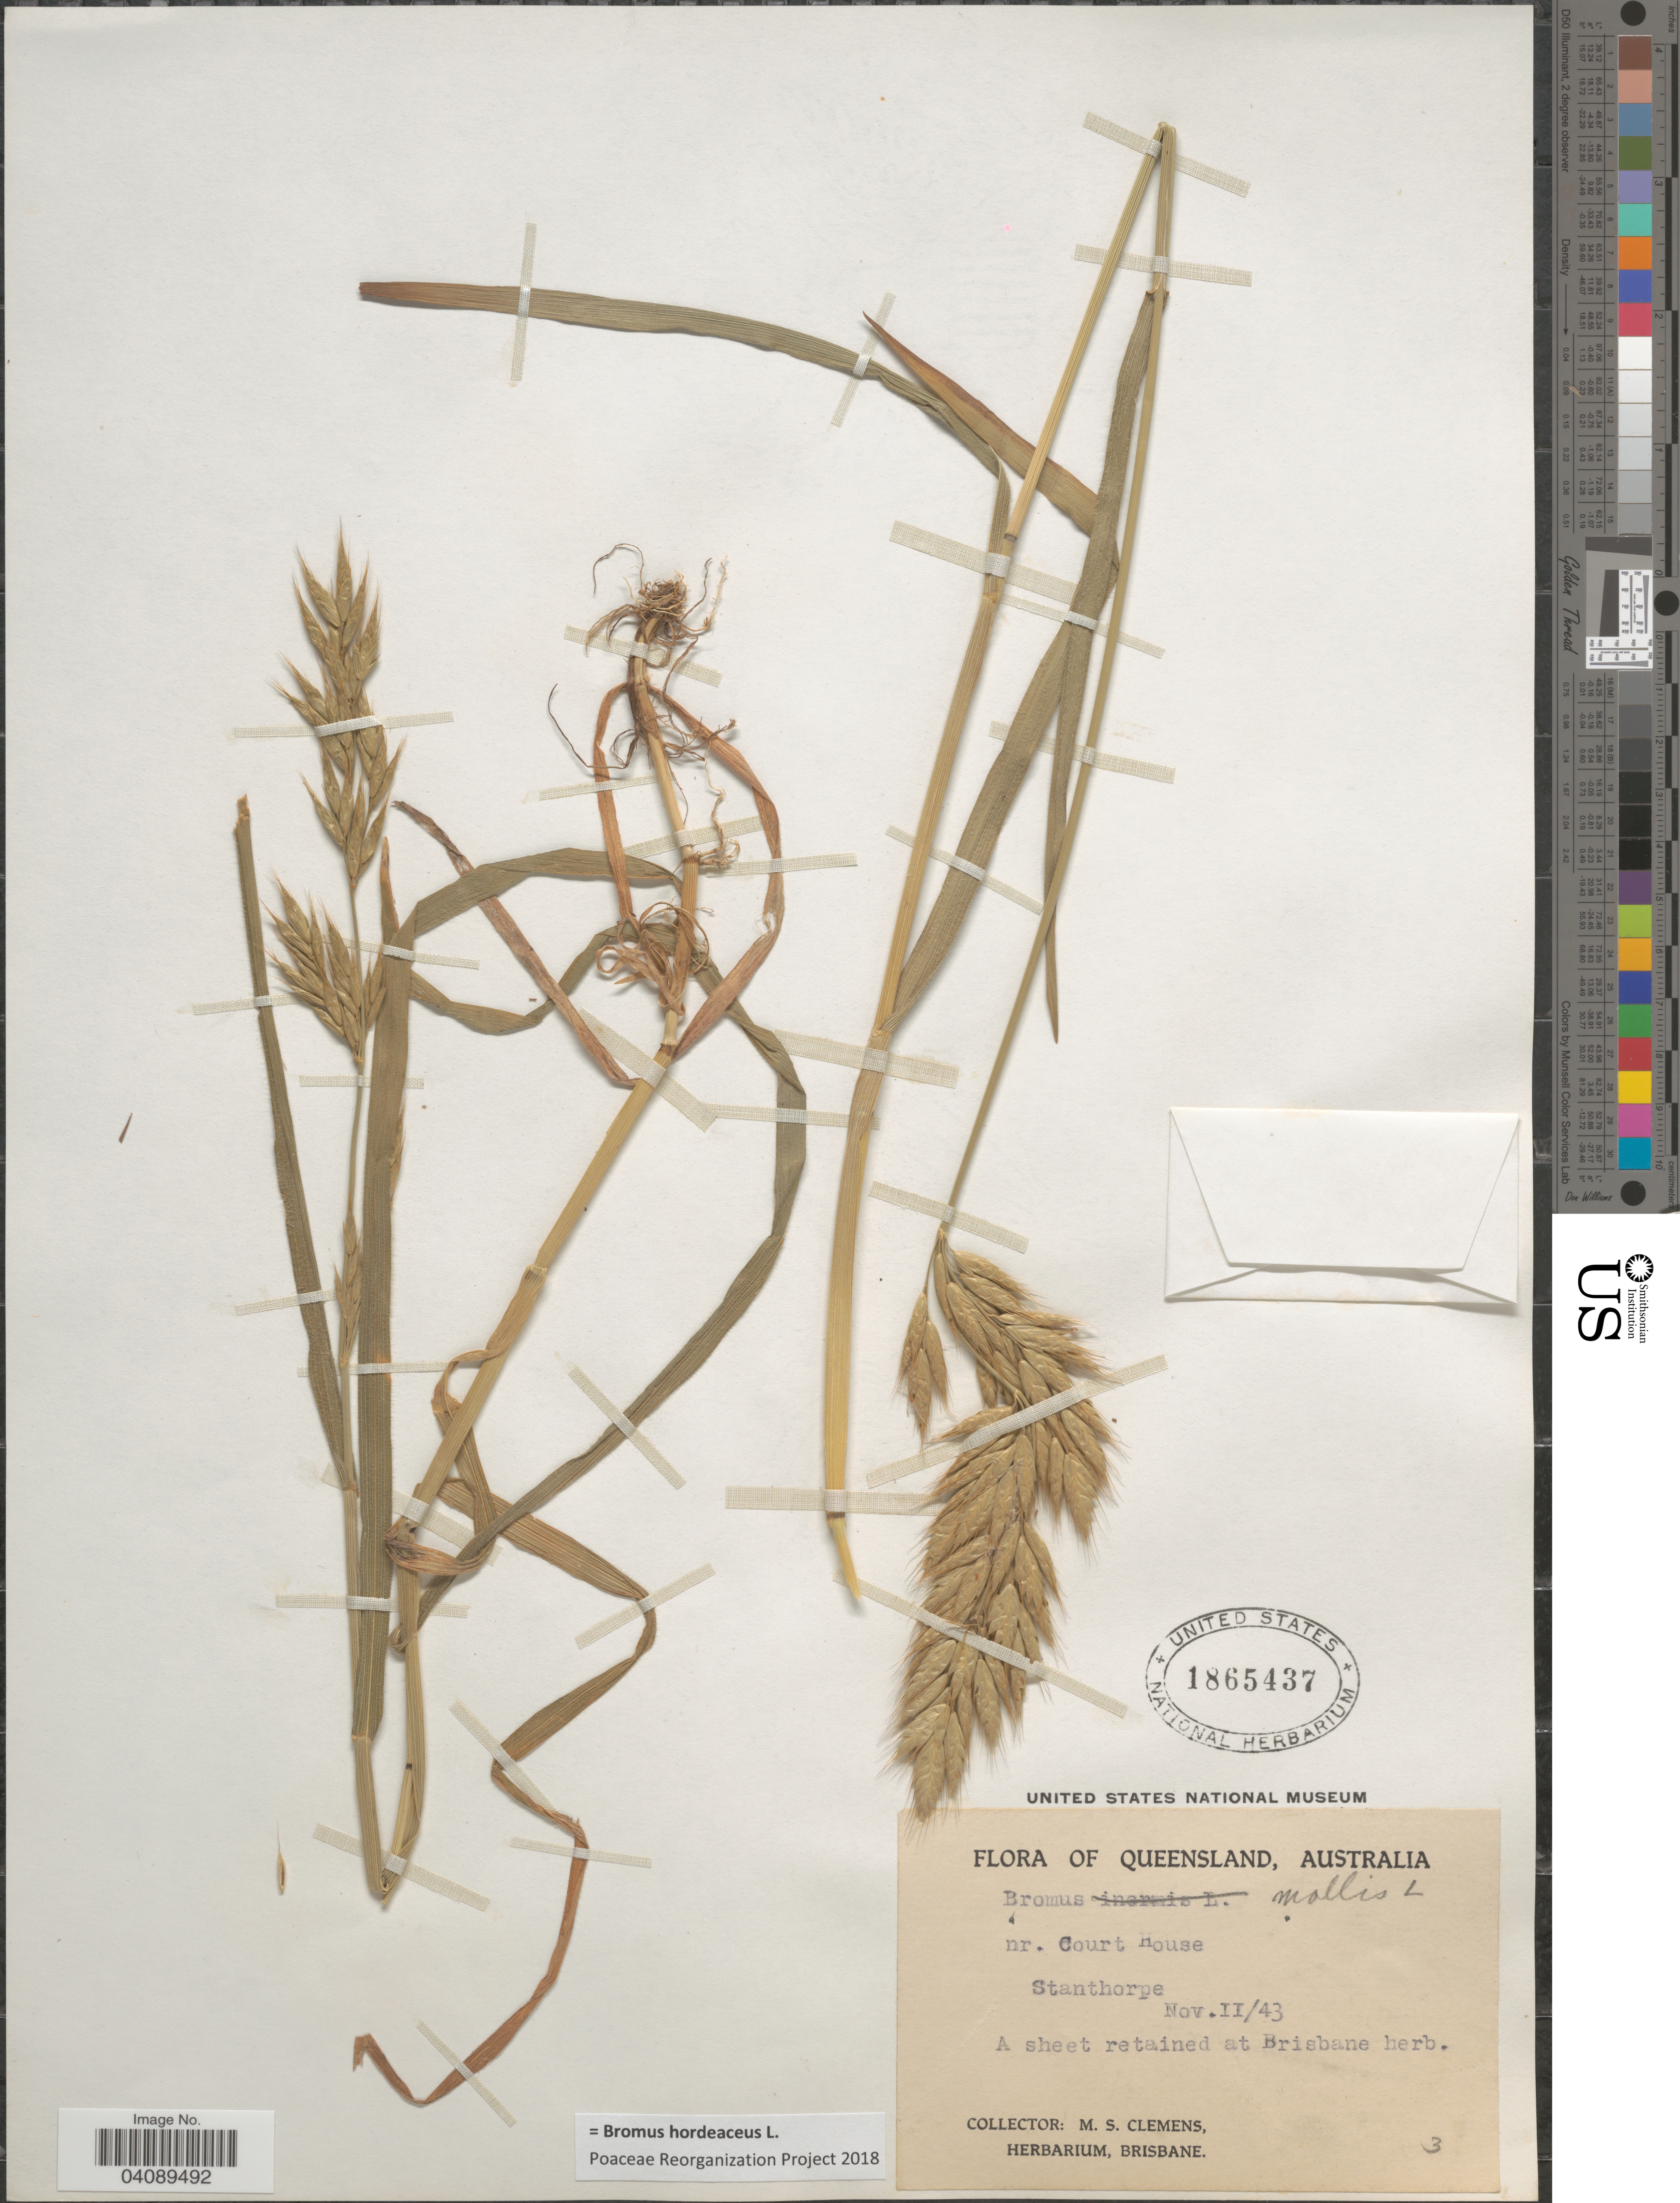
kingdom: Plantae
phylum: Tracheophyta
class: Liliopsida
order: Poales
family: Poaceae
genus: Bromus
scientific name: Bromus hordeaceus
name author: L.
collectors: M. S. Clemens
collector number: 3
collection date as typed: Transcribed d/m/y: 11/11/43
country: Australia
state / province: Queensland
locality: Nr. Court House. Stanthorpe.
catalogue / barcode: US 1865437